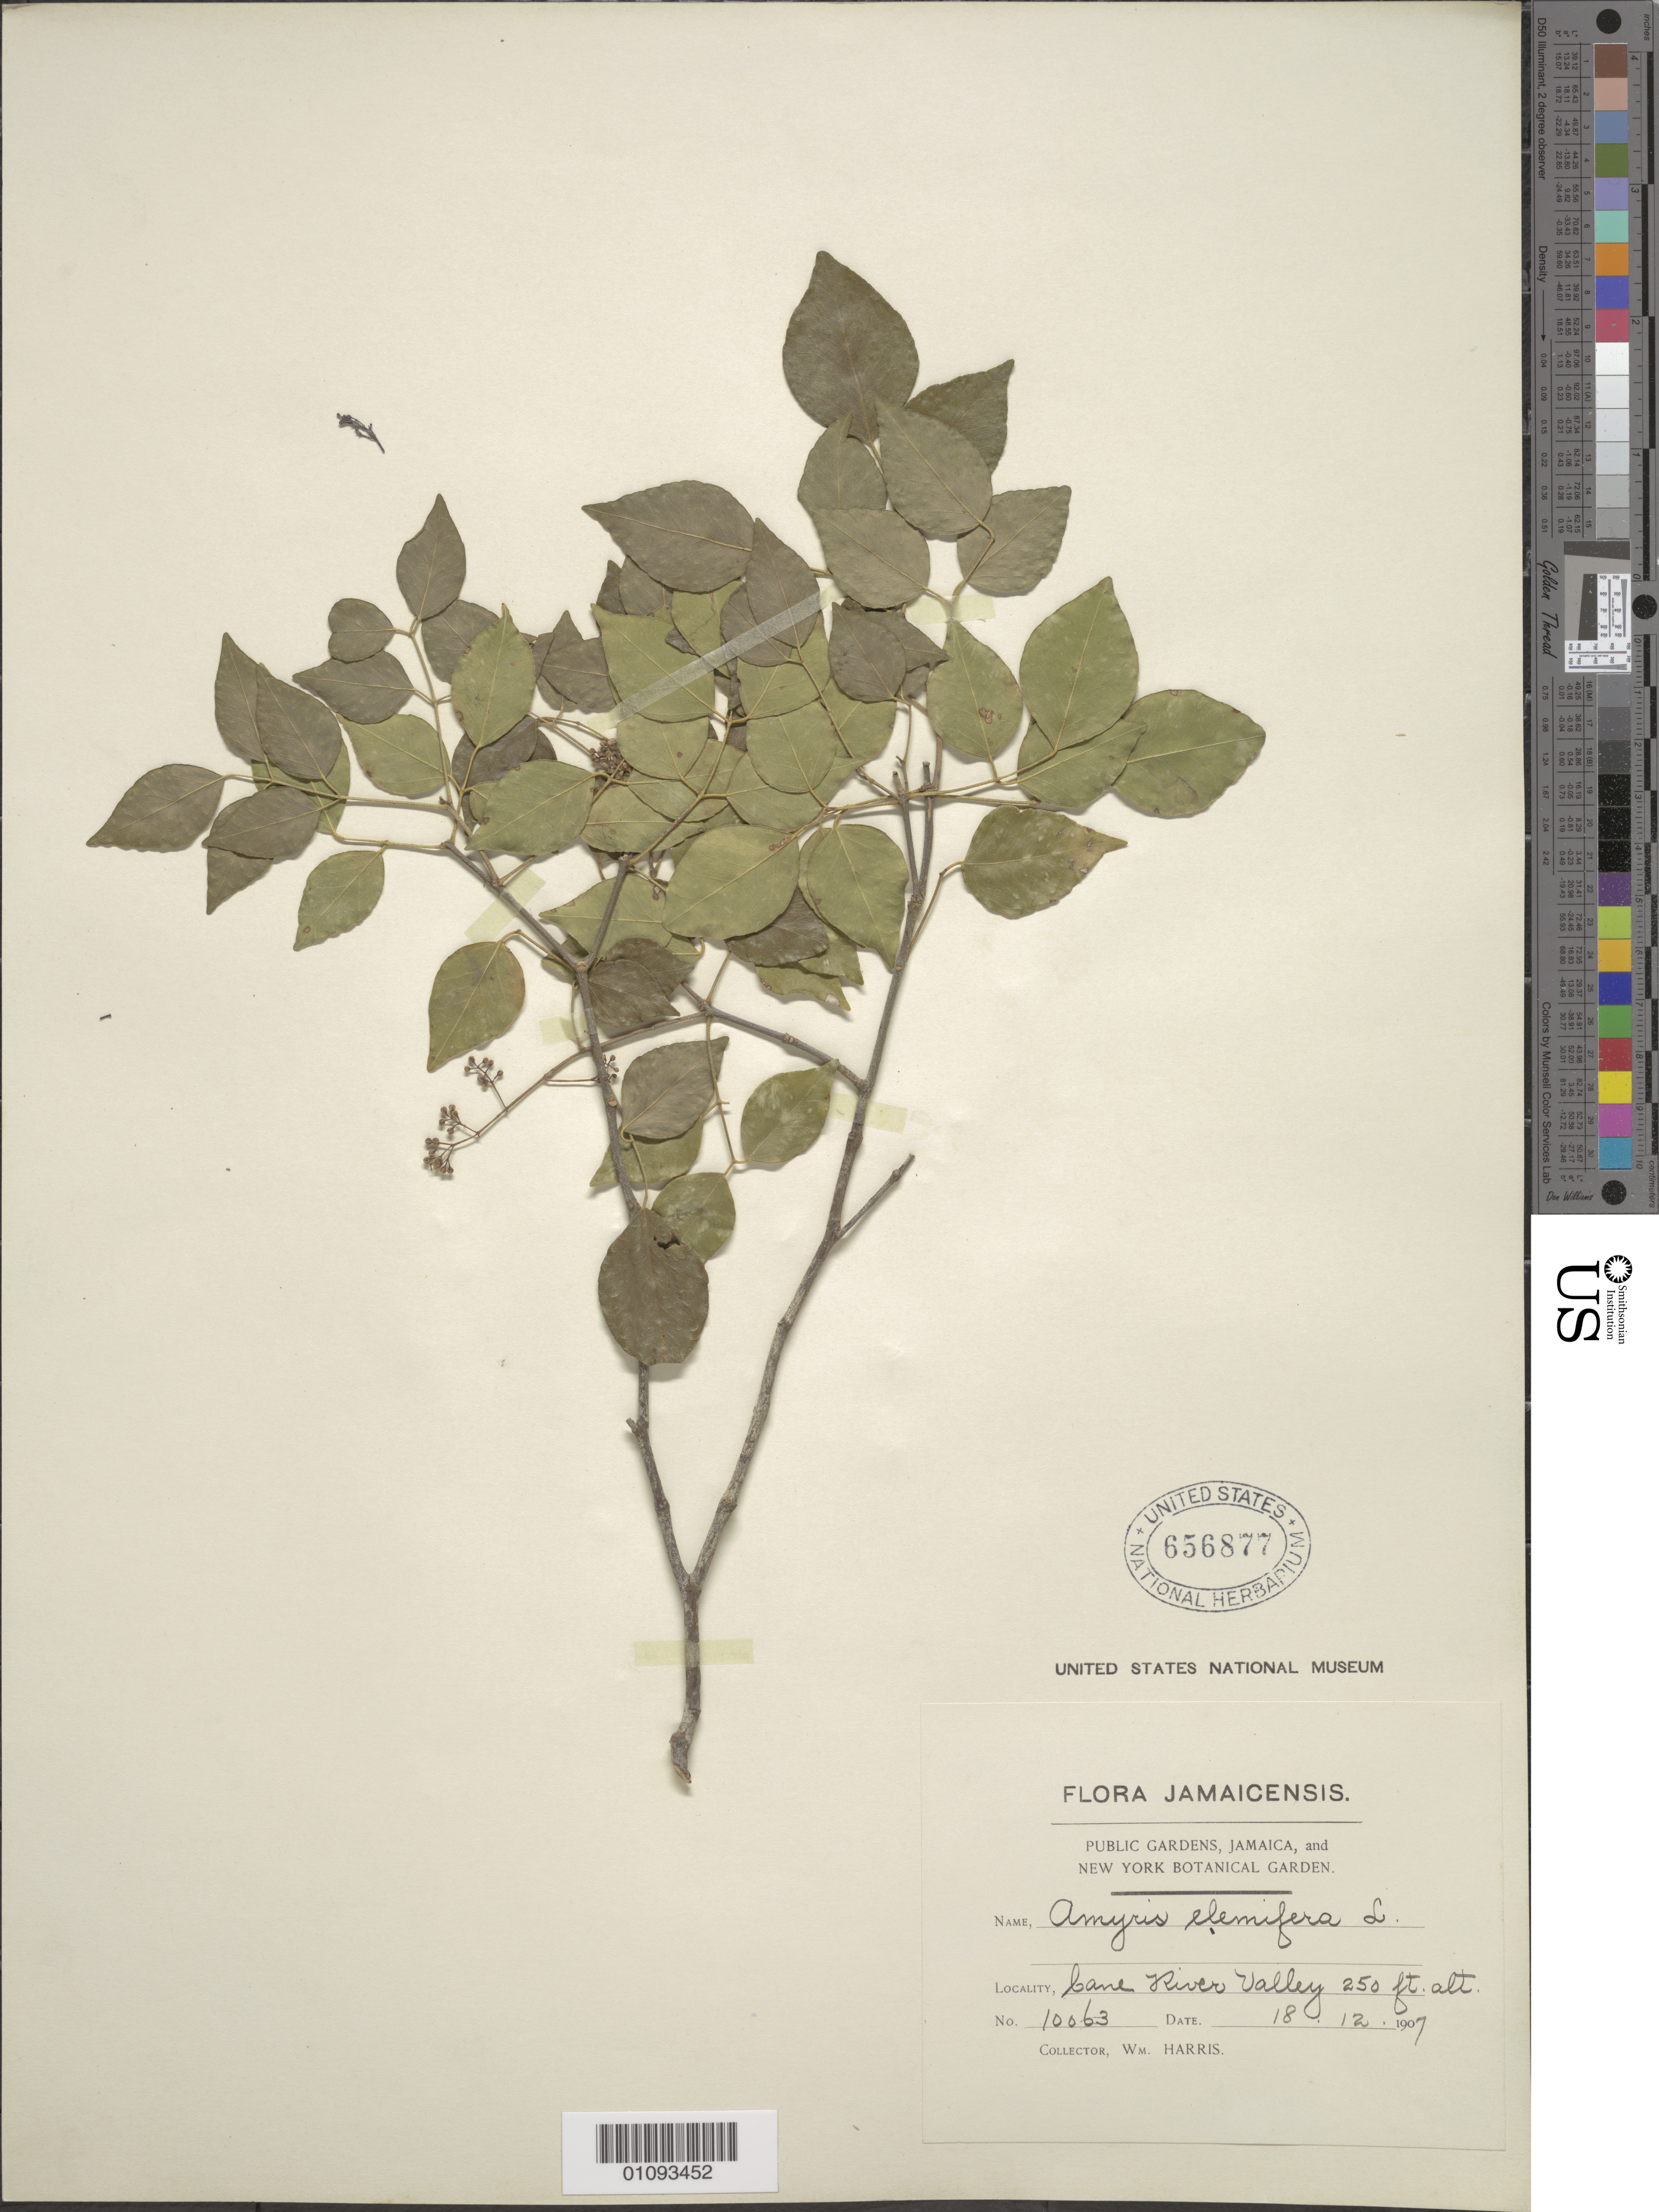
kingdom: Plantae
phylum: Tracheophyta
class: Magnoliopsida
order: Sapindales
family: Rutaceae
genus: Amyris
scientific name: Amyris elemifera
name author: L.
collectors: W. Harris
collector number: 10063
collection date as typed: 18 Dec 1907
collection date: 1907-12-18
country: Jamaica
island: Jamaica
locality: Lane River Valley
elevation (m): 76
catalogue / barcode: US 656877